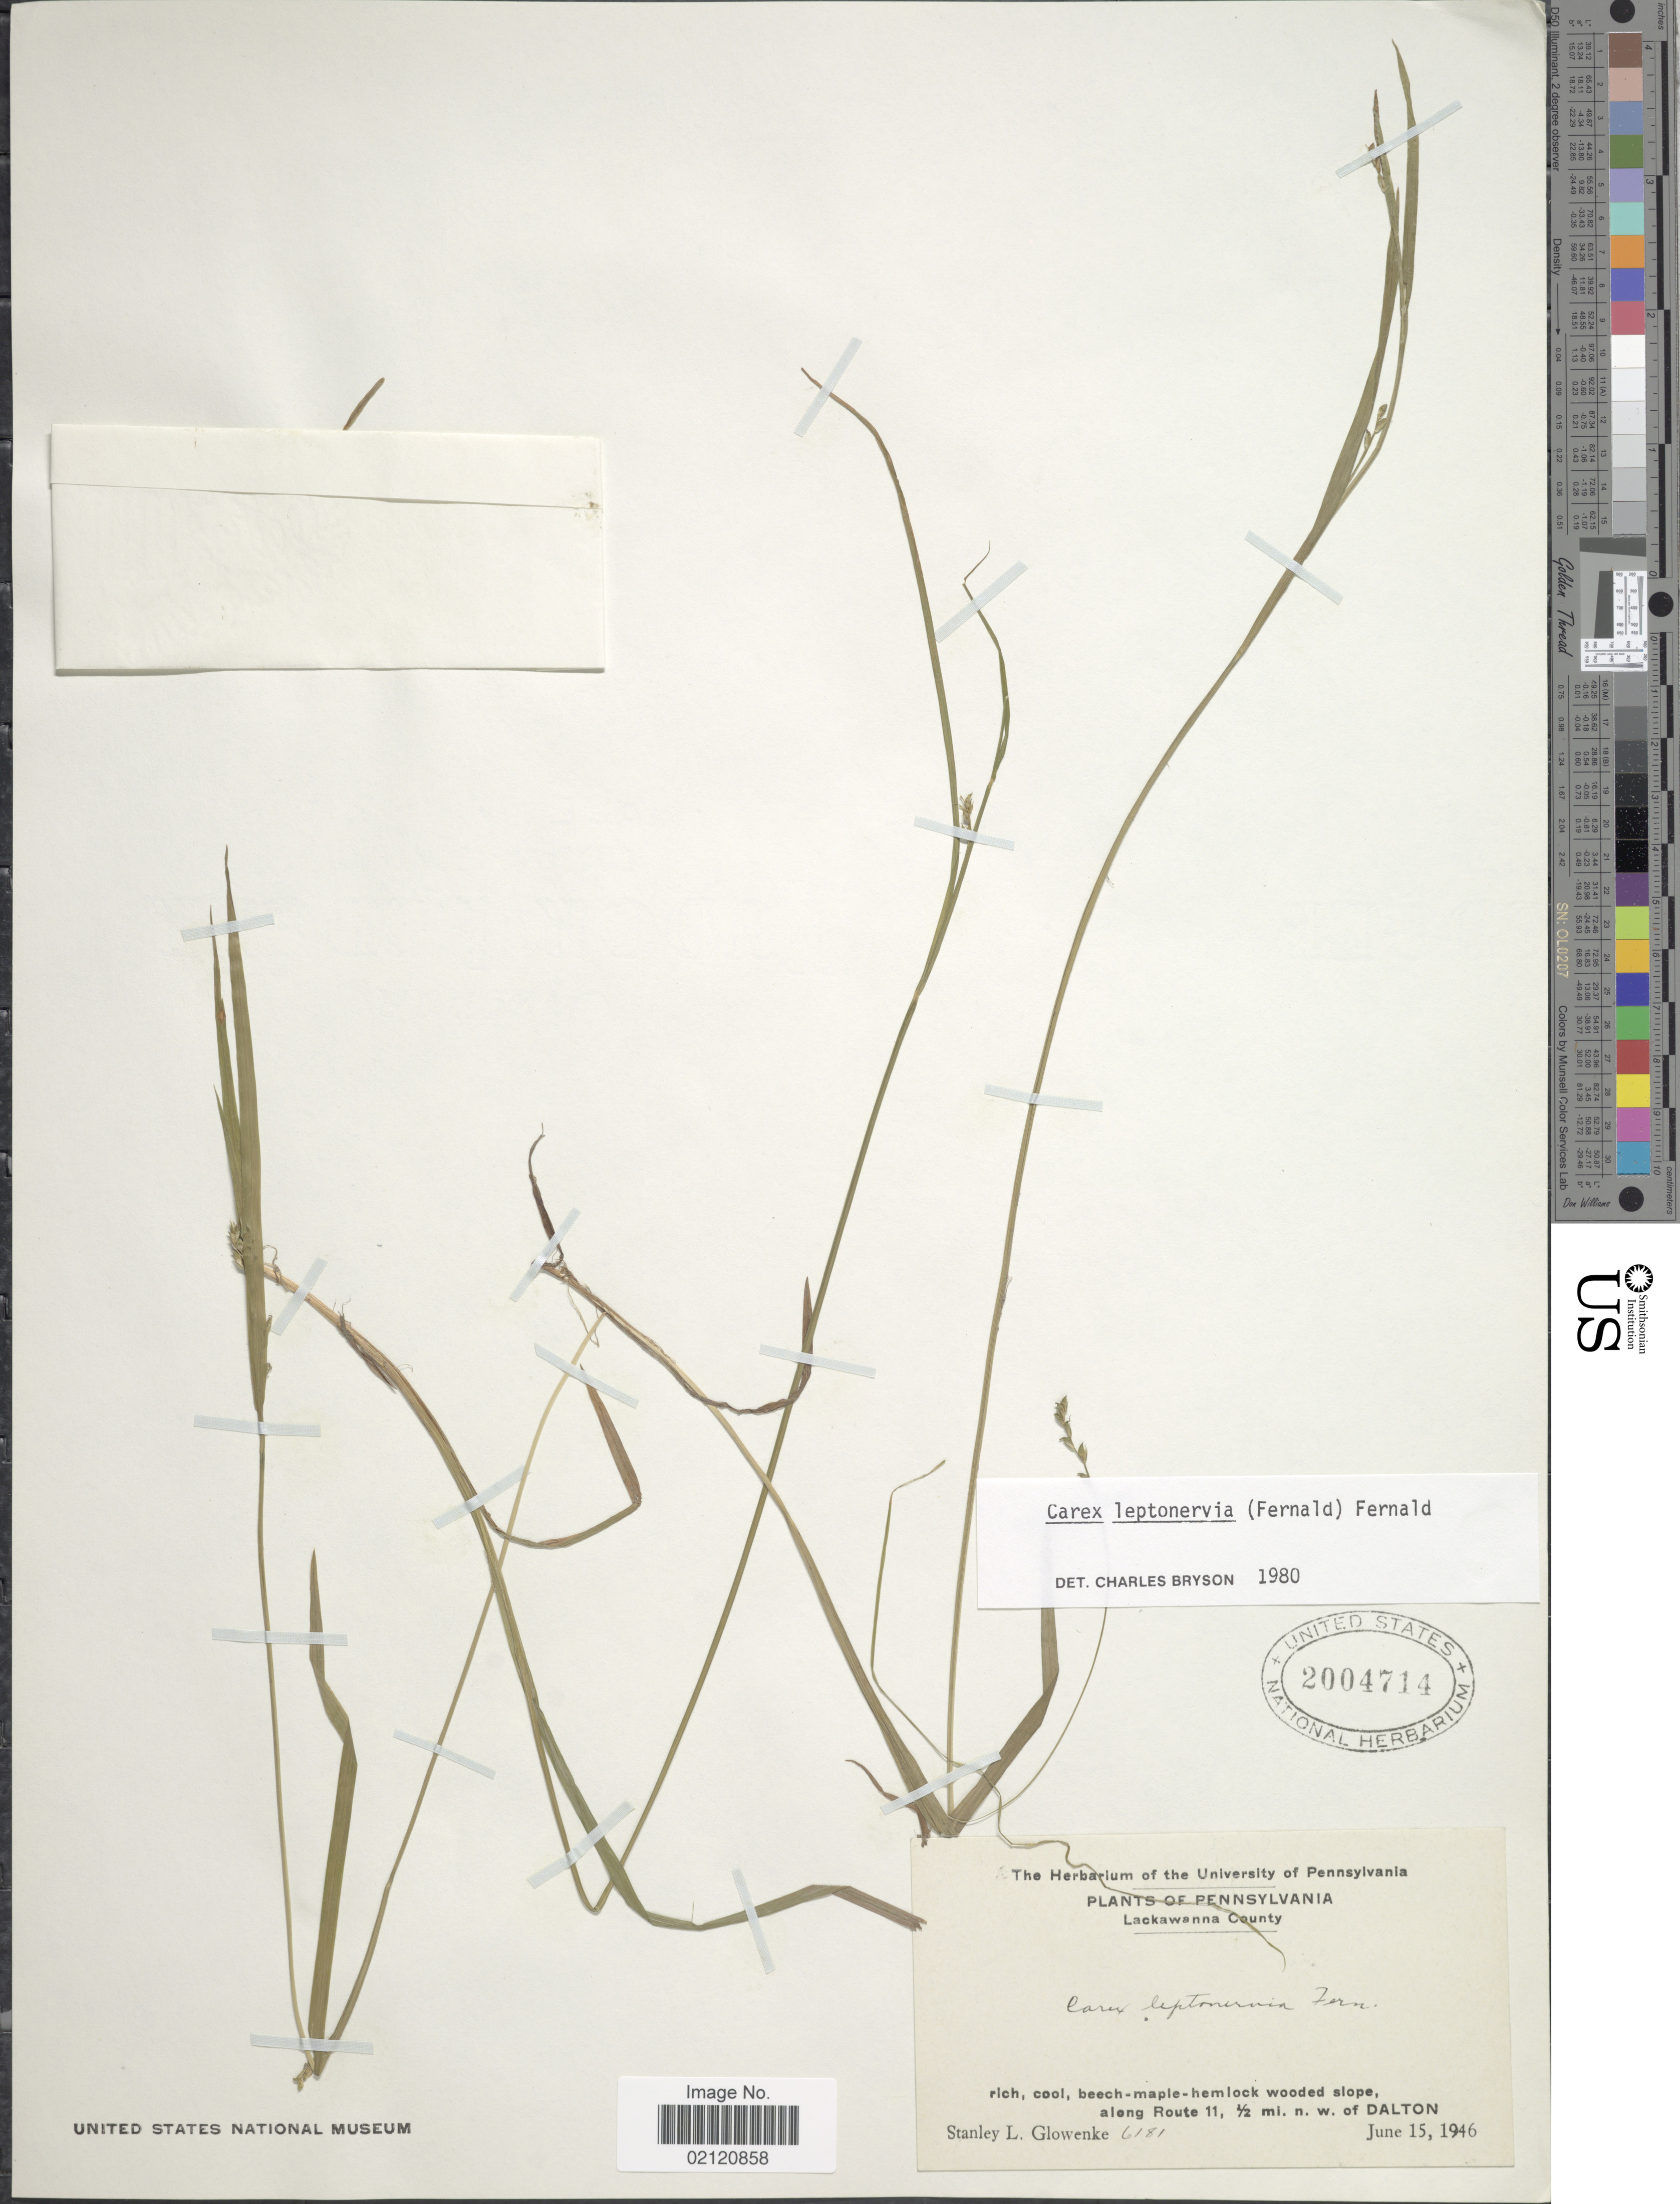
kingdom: Plantae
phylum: Tracheophyta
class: Liliopsida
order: Poales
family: Cyperaceae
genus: Carex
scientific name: Carex leptonervia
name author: (Fernald) Fernald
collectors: S. Glowenke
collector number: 6181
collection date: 1946-06-15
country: United States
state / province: Pennsylvania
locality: Lackawanna County, rich, cool, beech-hemlock wooded slope, along Route 11, ½ mi. n. w. of Dalton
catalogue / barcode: US 2004714